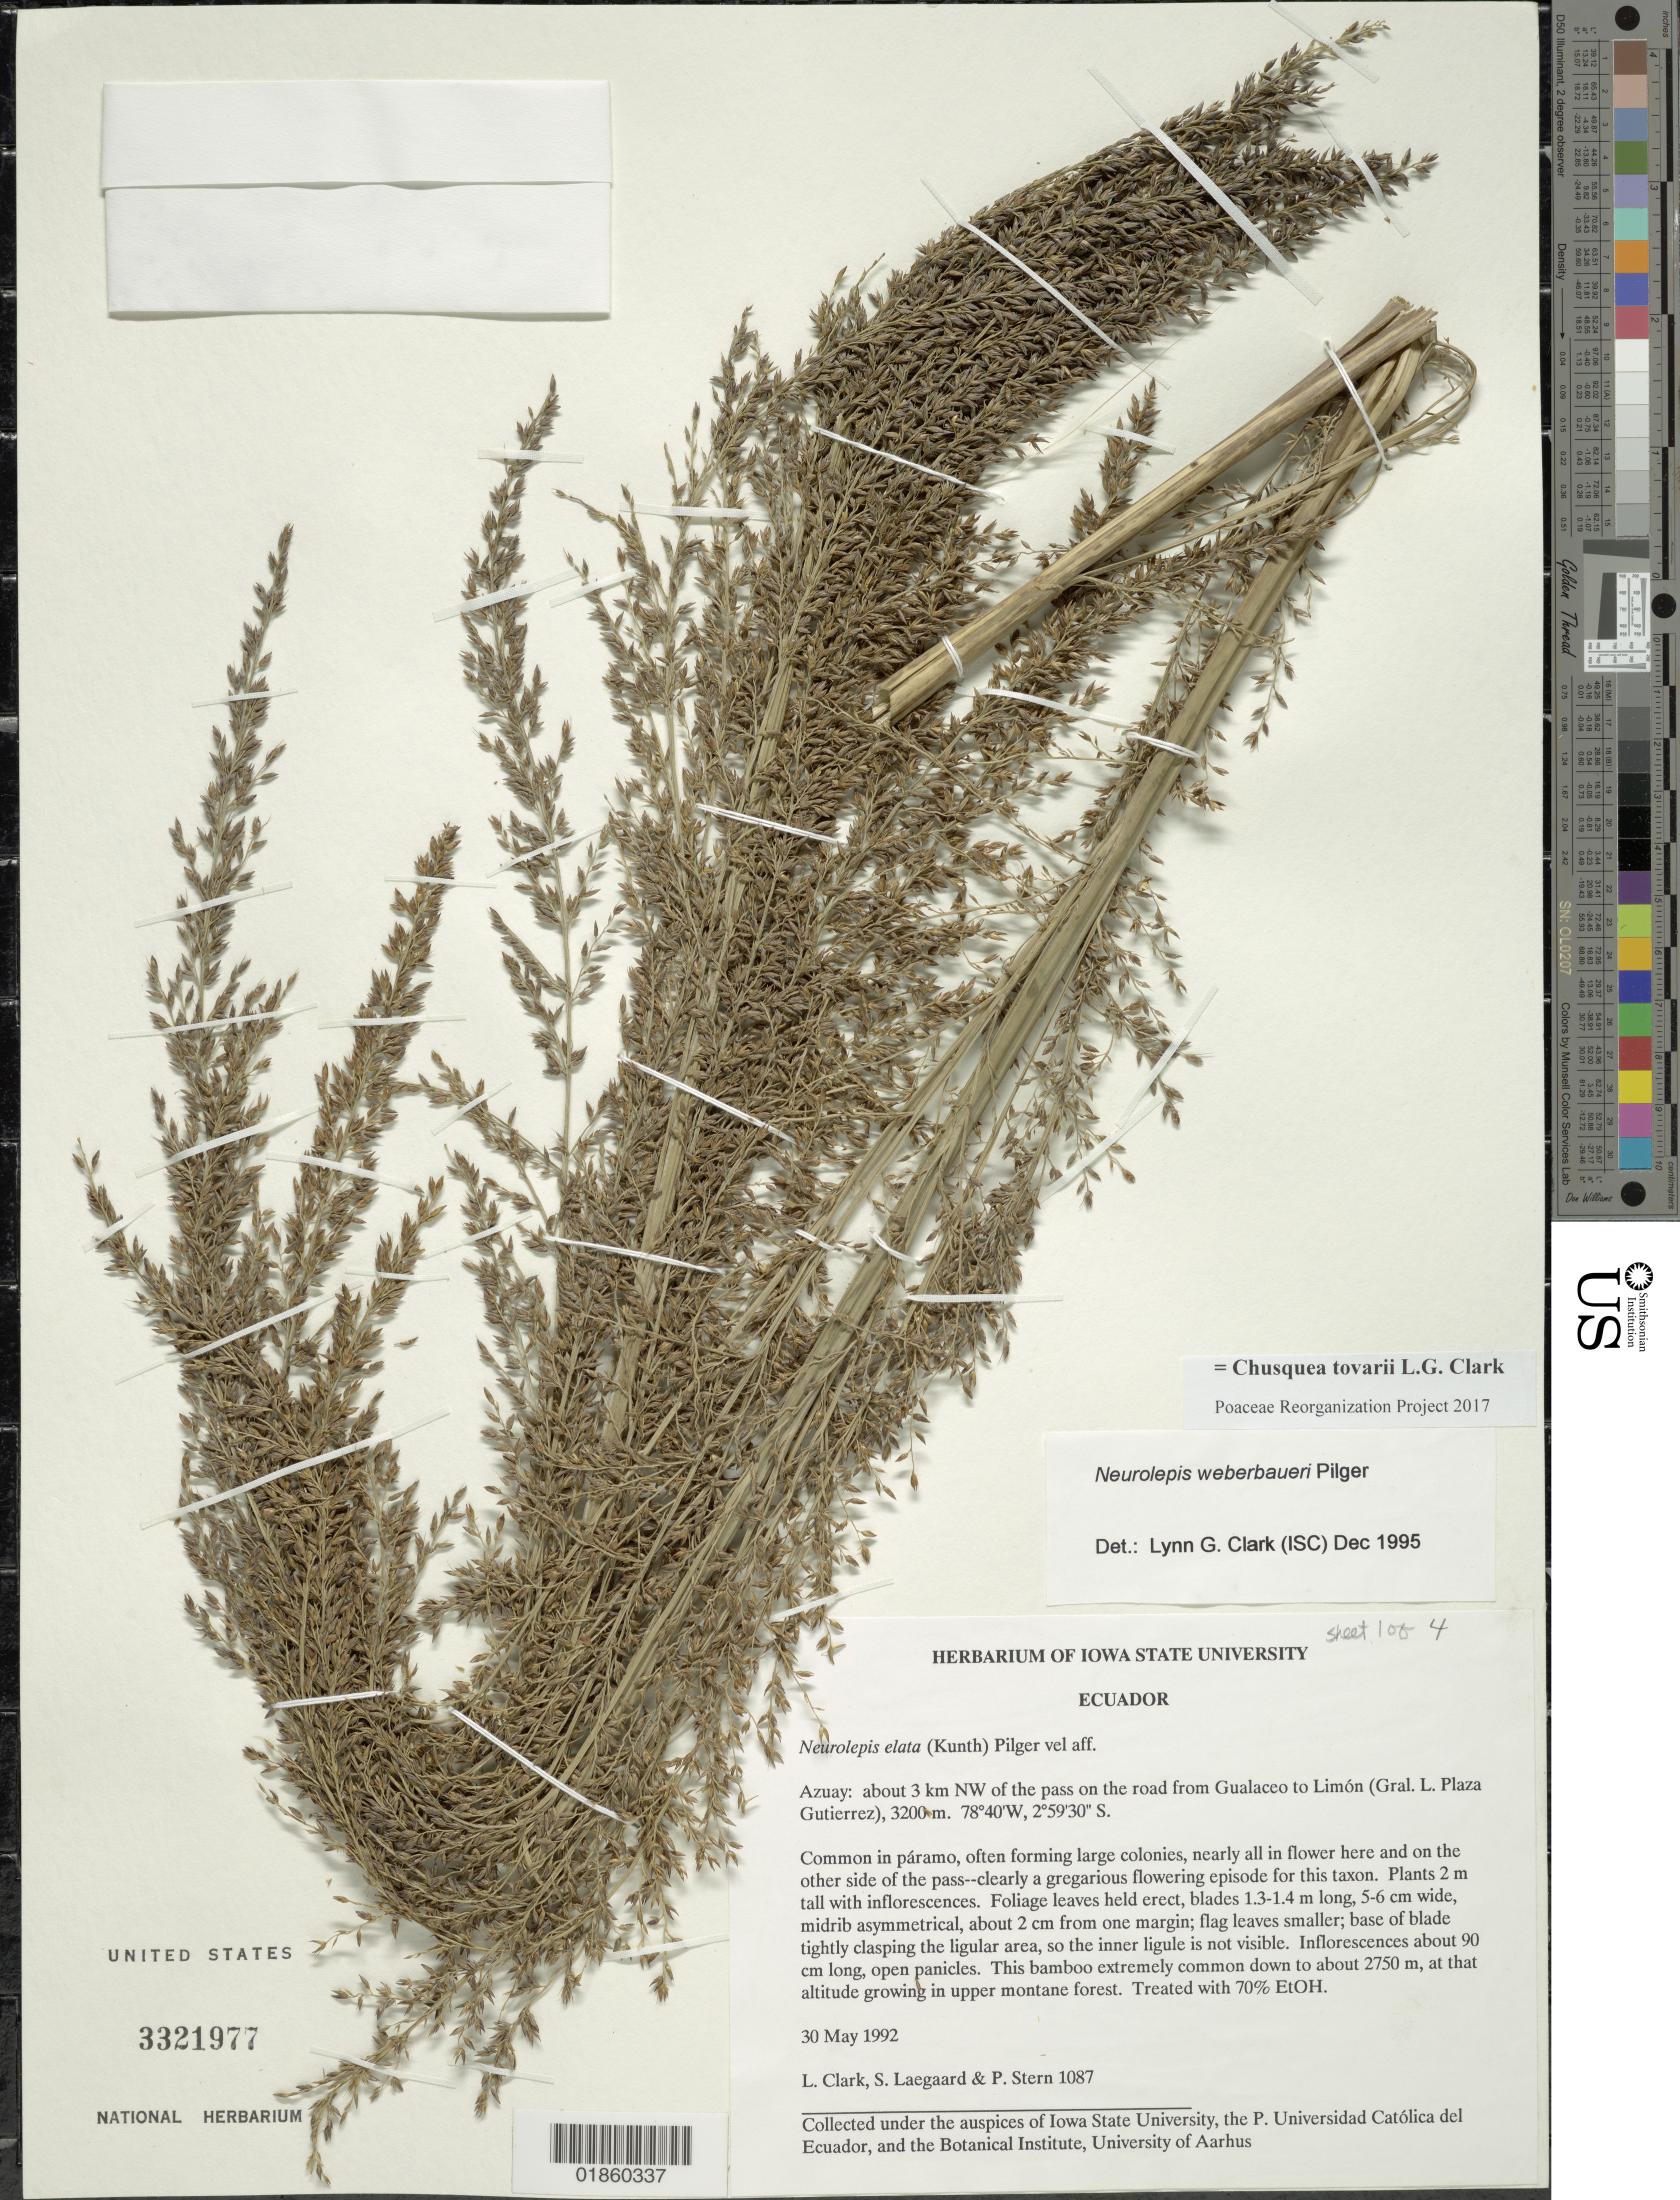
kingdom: Plantae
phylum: Tracheophyta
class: Liliopsida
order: Poales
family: Poaceae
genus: Chusquea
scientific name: Chusquea tovarii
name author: L.G. Clark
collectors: L. G. Clark, S. Lægaard & P. Stern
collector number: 1087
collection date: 1992-05-30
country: Ecuador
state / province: Azuay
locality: about 3 km W of the [ass on the road from Gualaceo to Limon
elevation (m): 3200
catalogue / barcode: US 3321977